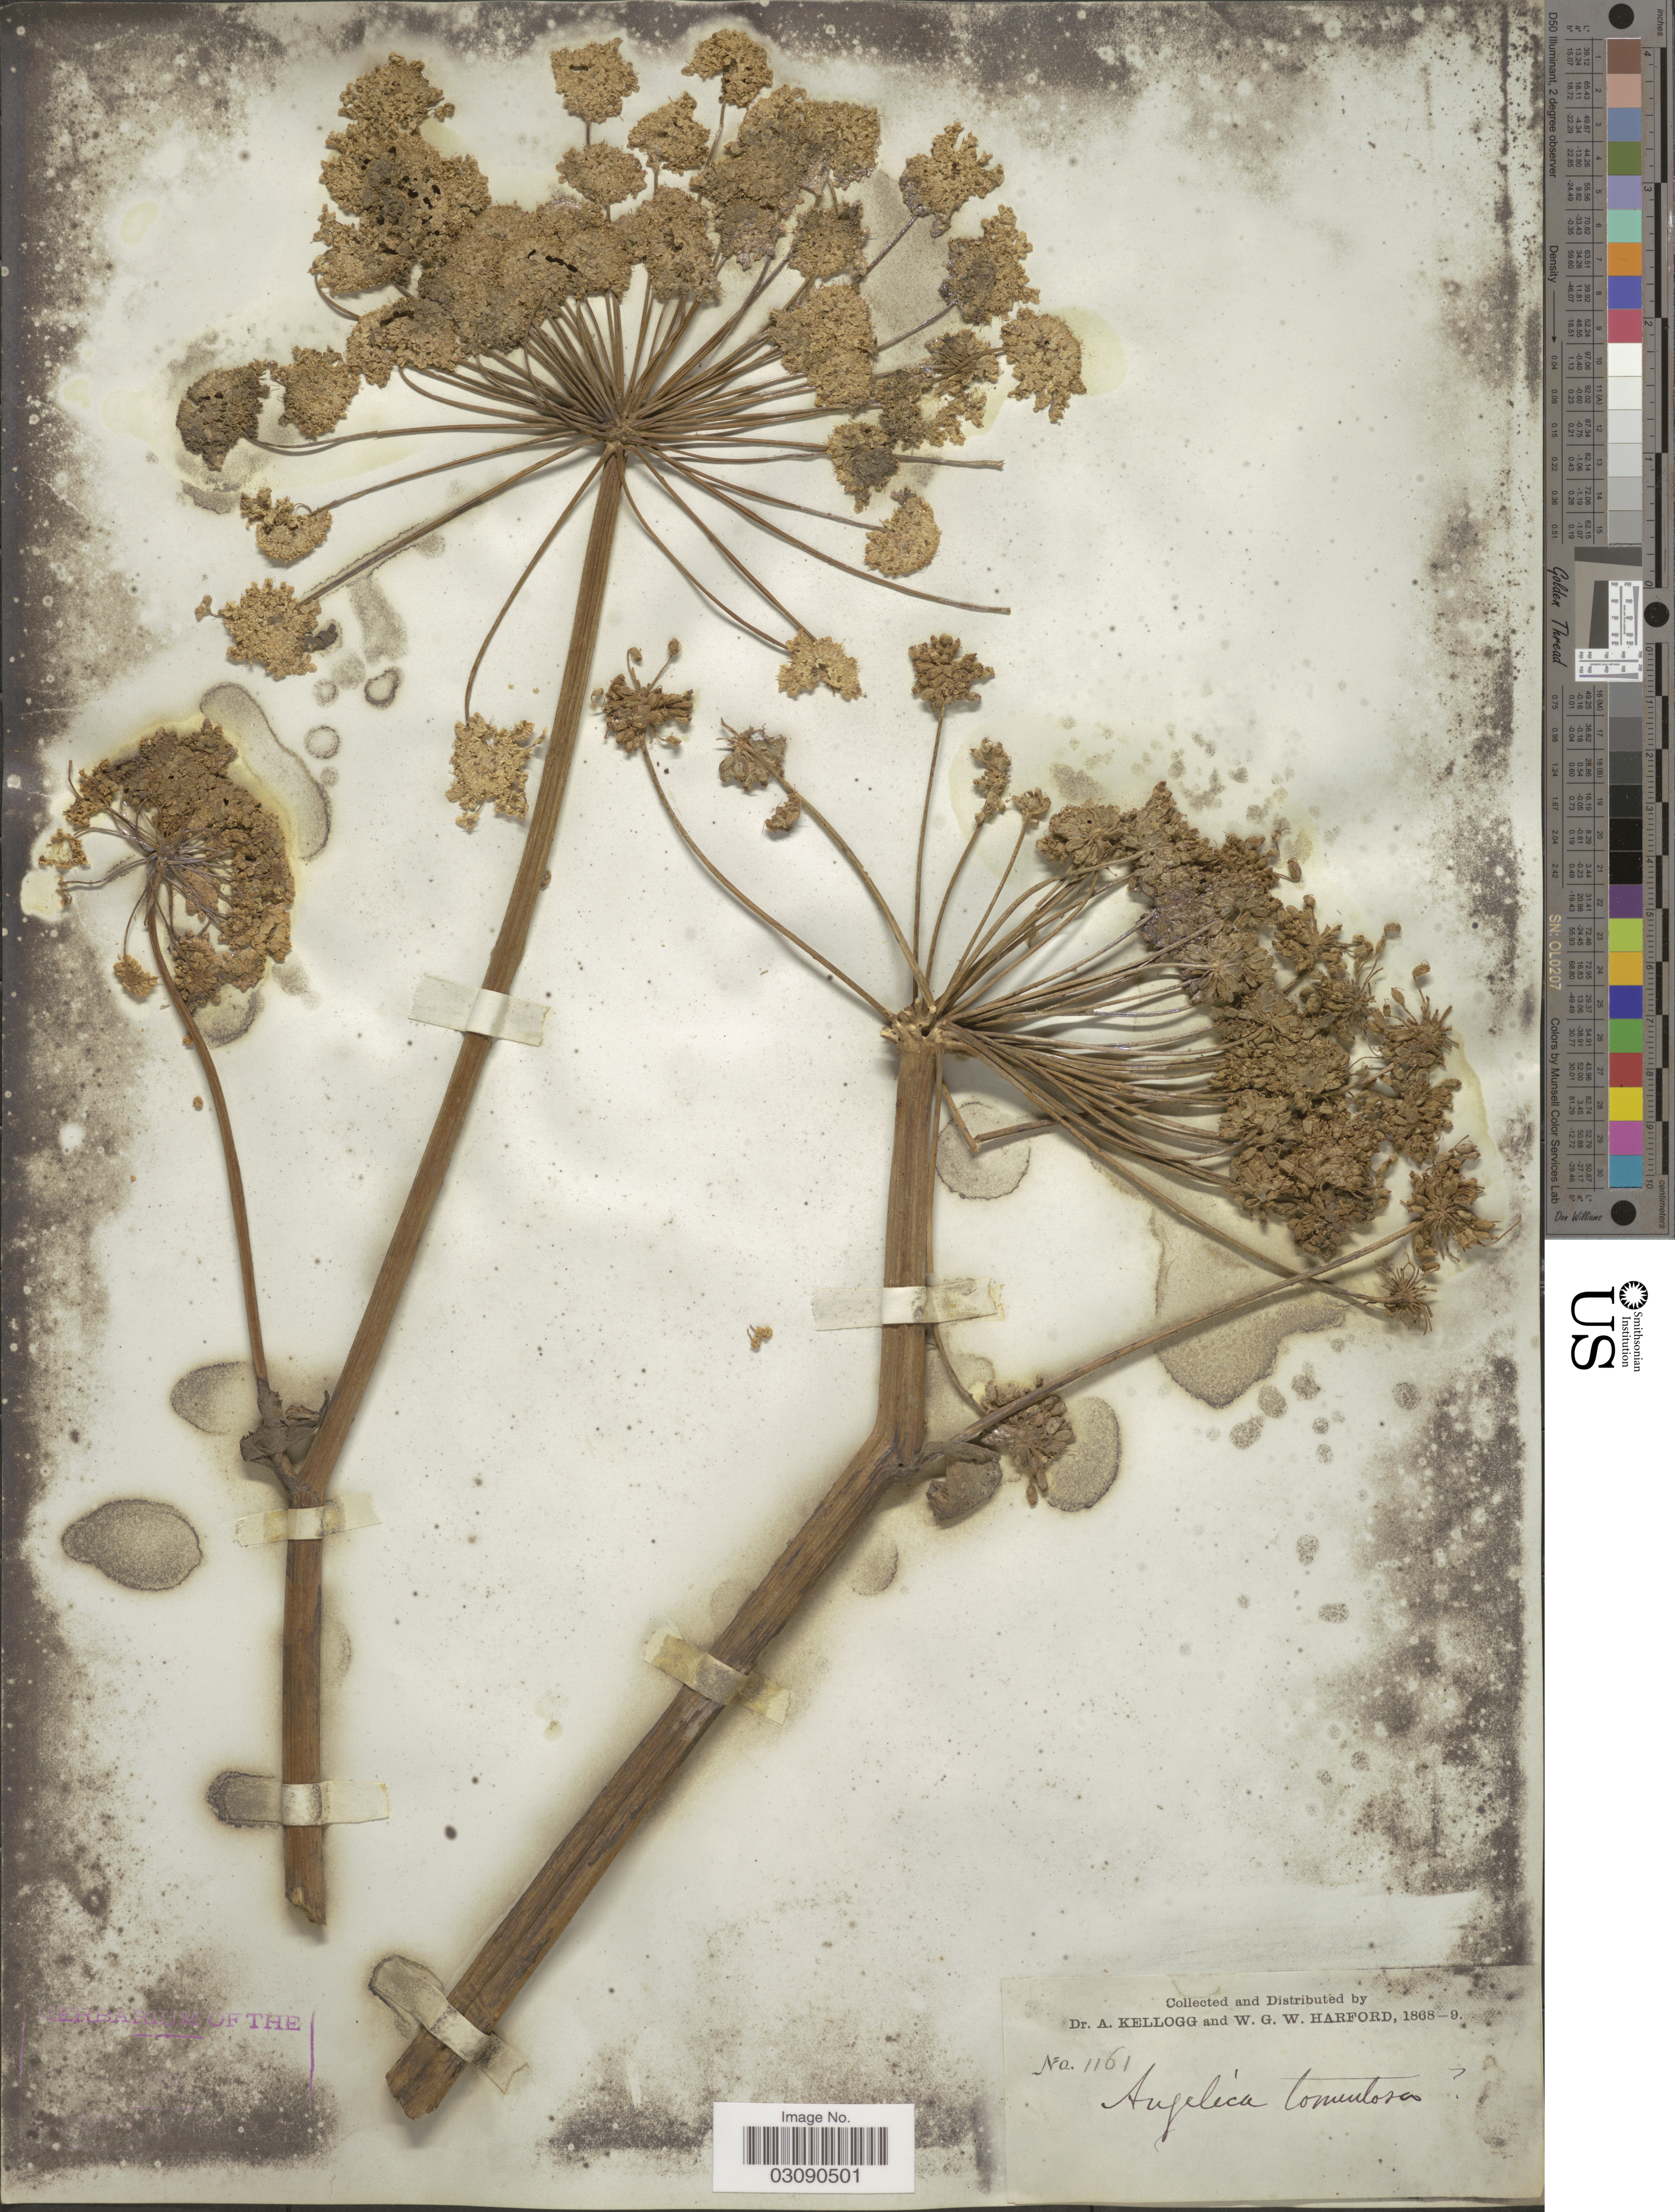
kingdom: Plantae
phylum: Tracheophyta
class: Magnoliopsida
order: Apiales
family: Apiaceae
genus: Angelica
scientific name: Angelica tomentosa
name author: S. Watson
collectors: A. Kellogg & W. G. W. Harford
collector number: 1161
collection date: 1868/1869